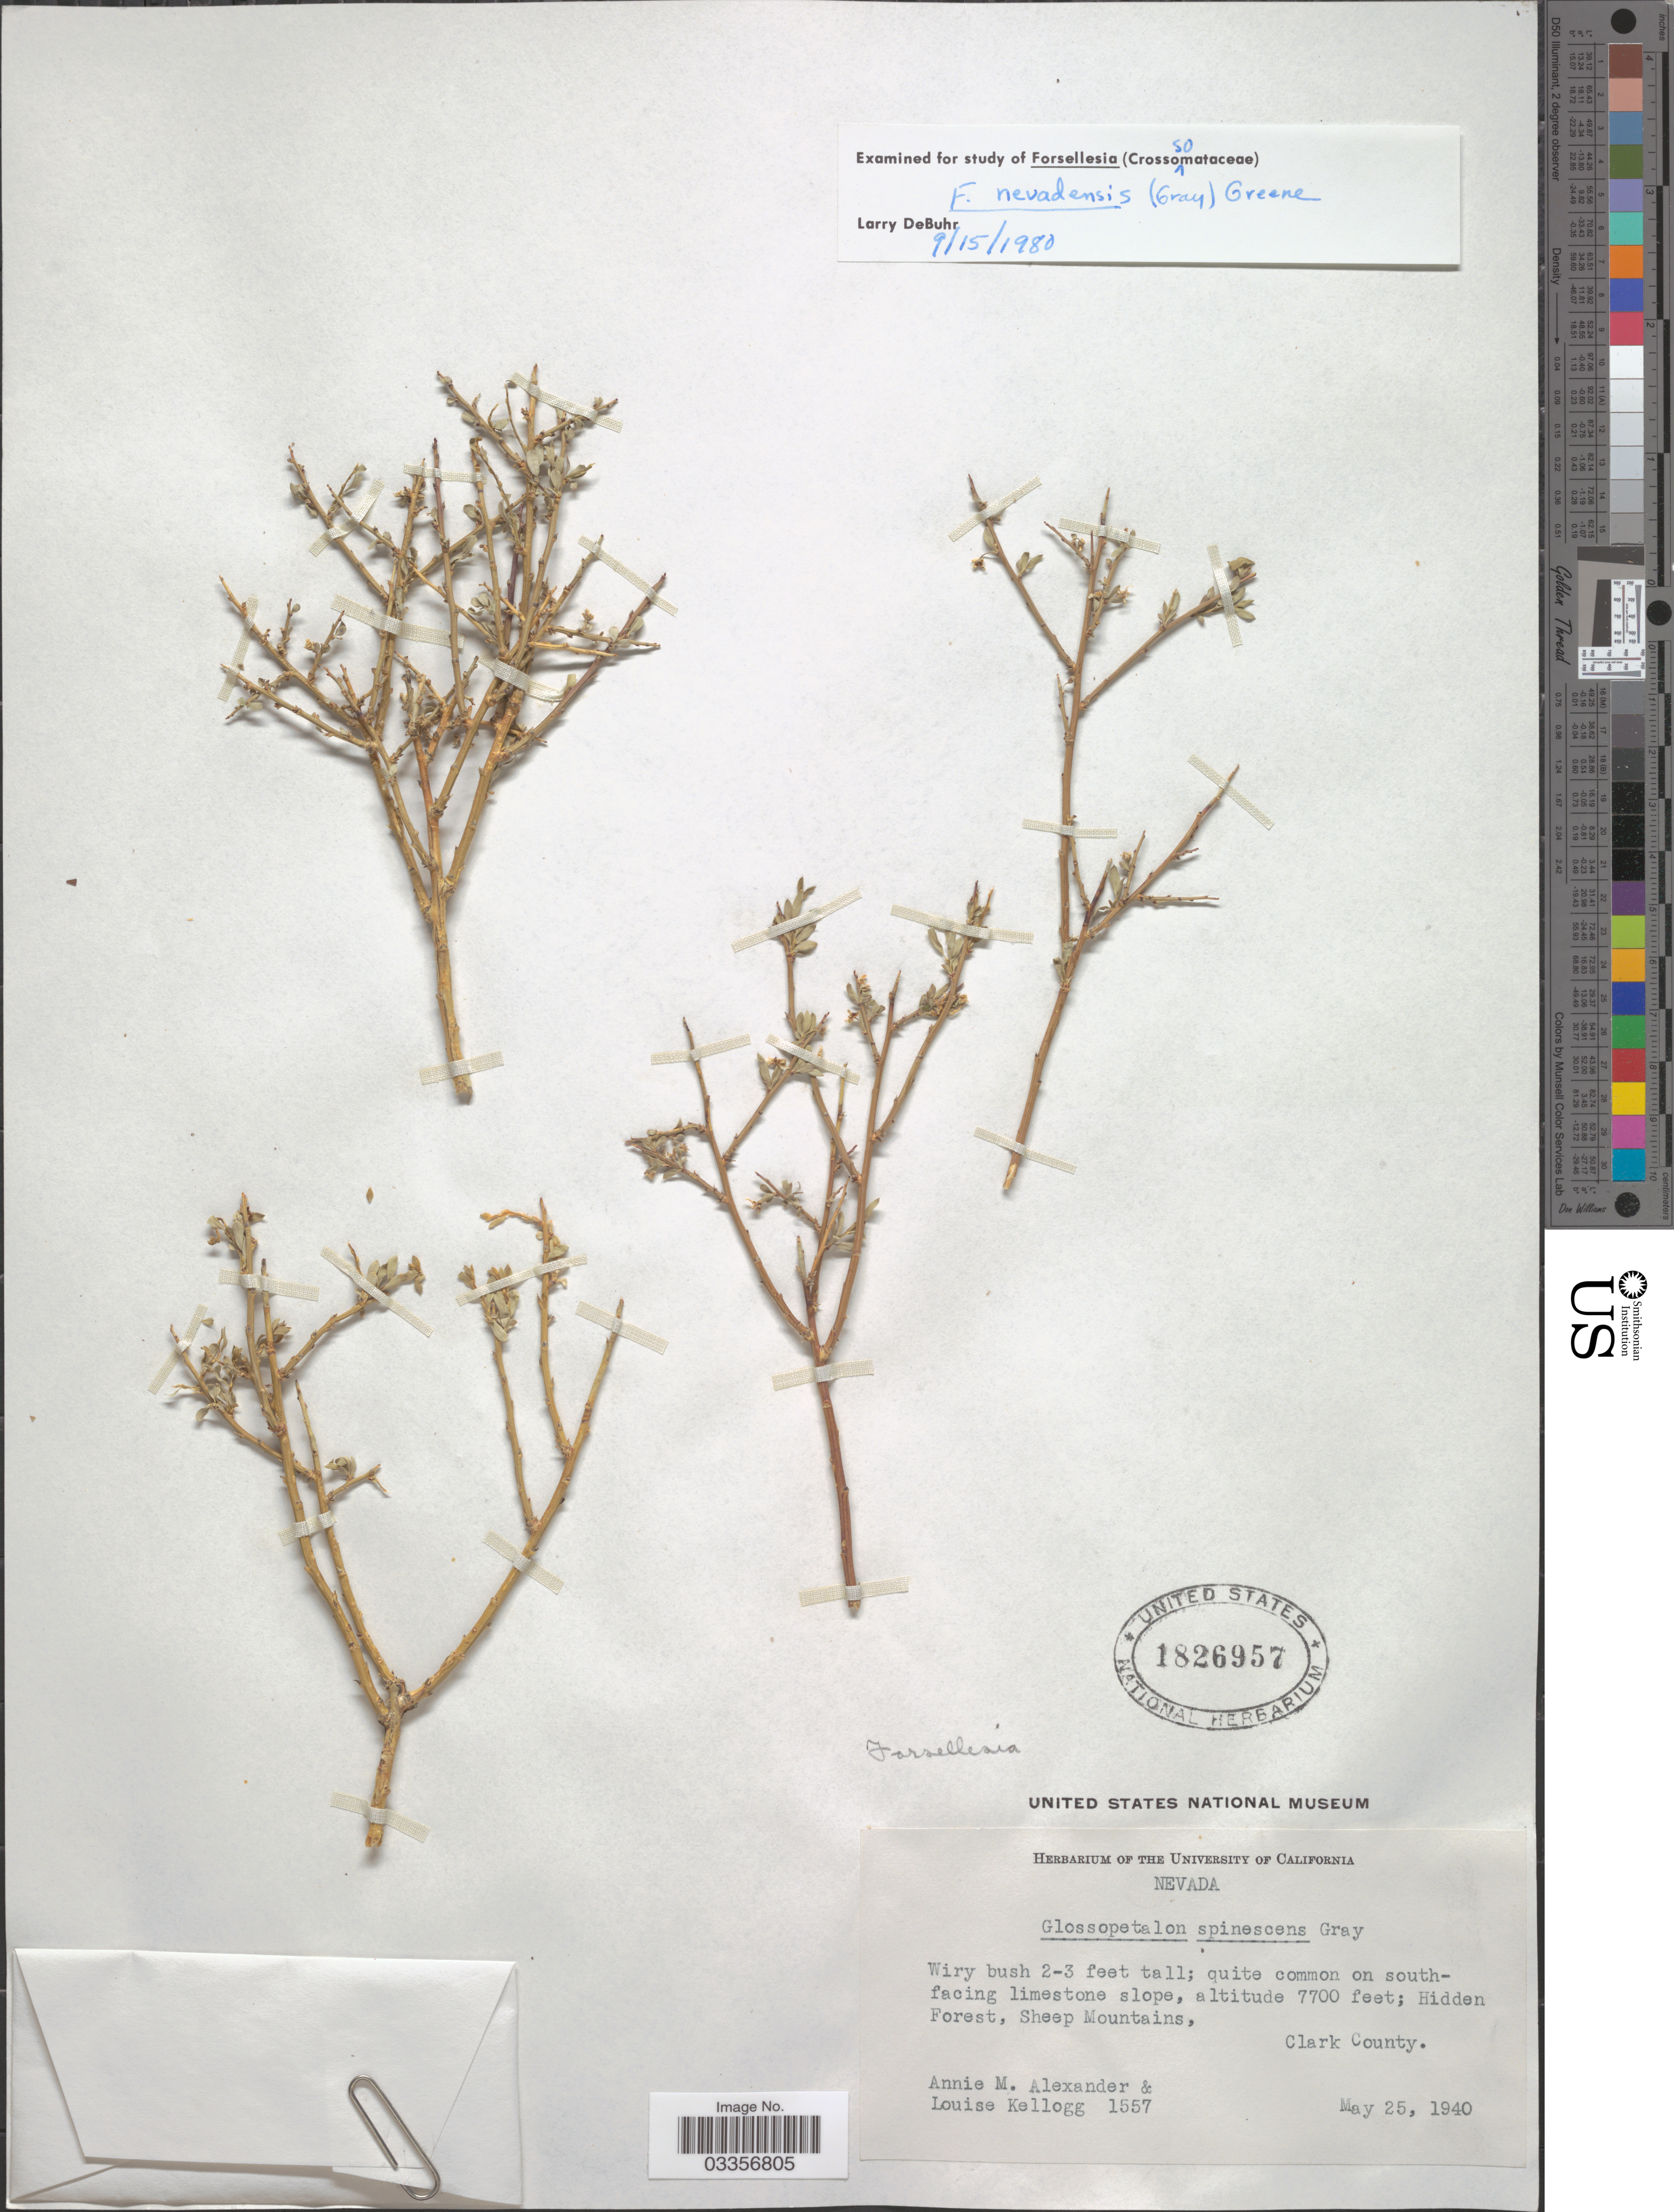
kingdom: Plantae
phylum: Tracheophyta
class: Magnoliopsida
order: Crossosomatales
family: Crossosomataceae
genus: Glossopetalon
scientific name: Glossopetalon spinescens var. aridum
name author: M.E. Jones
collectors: A. M. Alexander & L. Kellogg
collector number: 1557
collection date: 1940-05-25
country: United States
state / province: Nevada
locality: Hidden Forest, Sheep Mountains, Clark County.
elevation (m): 2347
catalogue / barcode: US 1826957